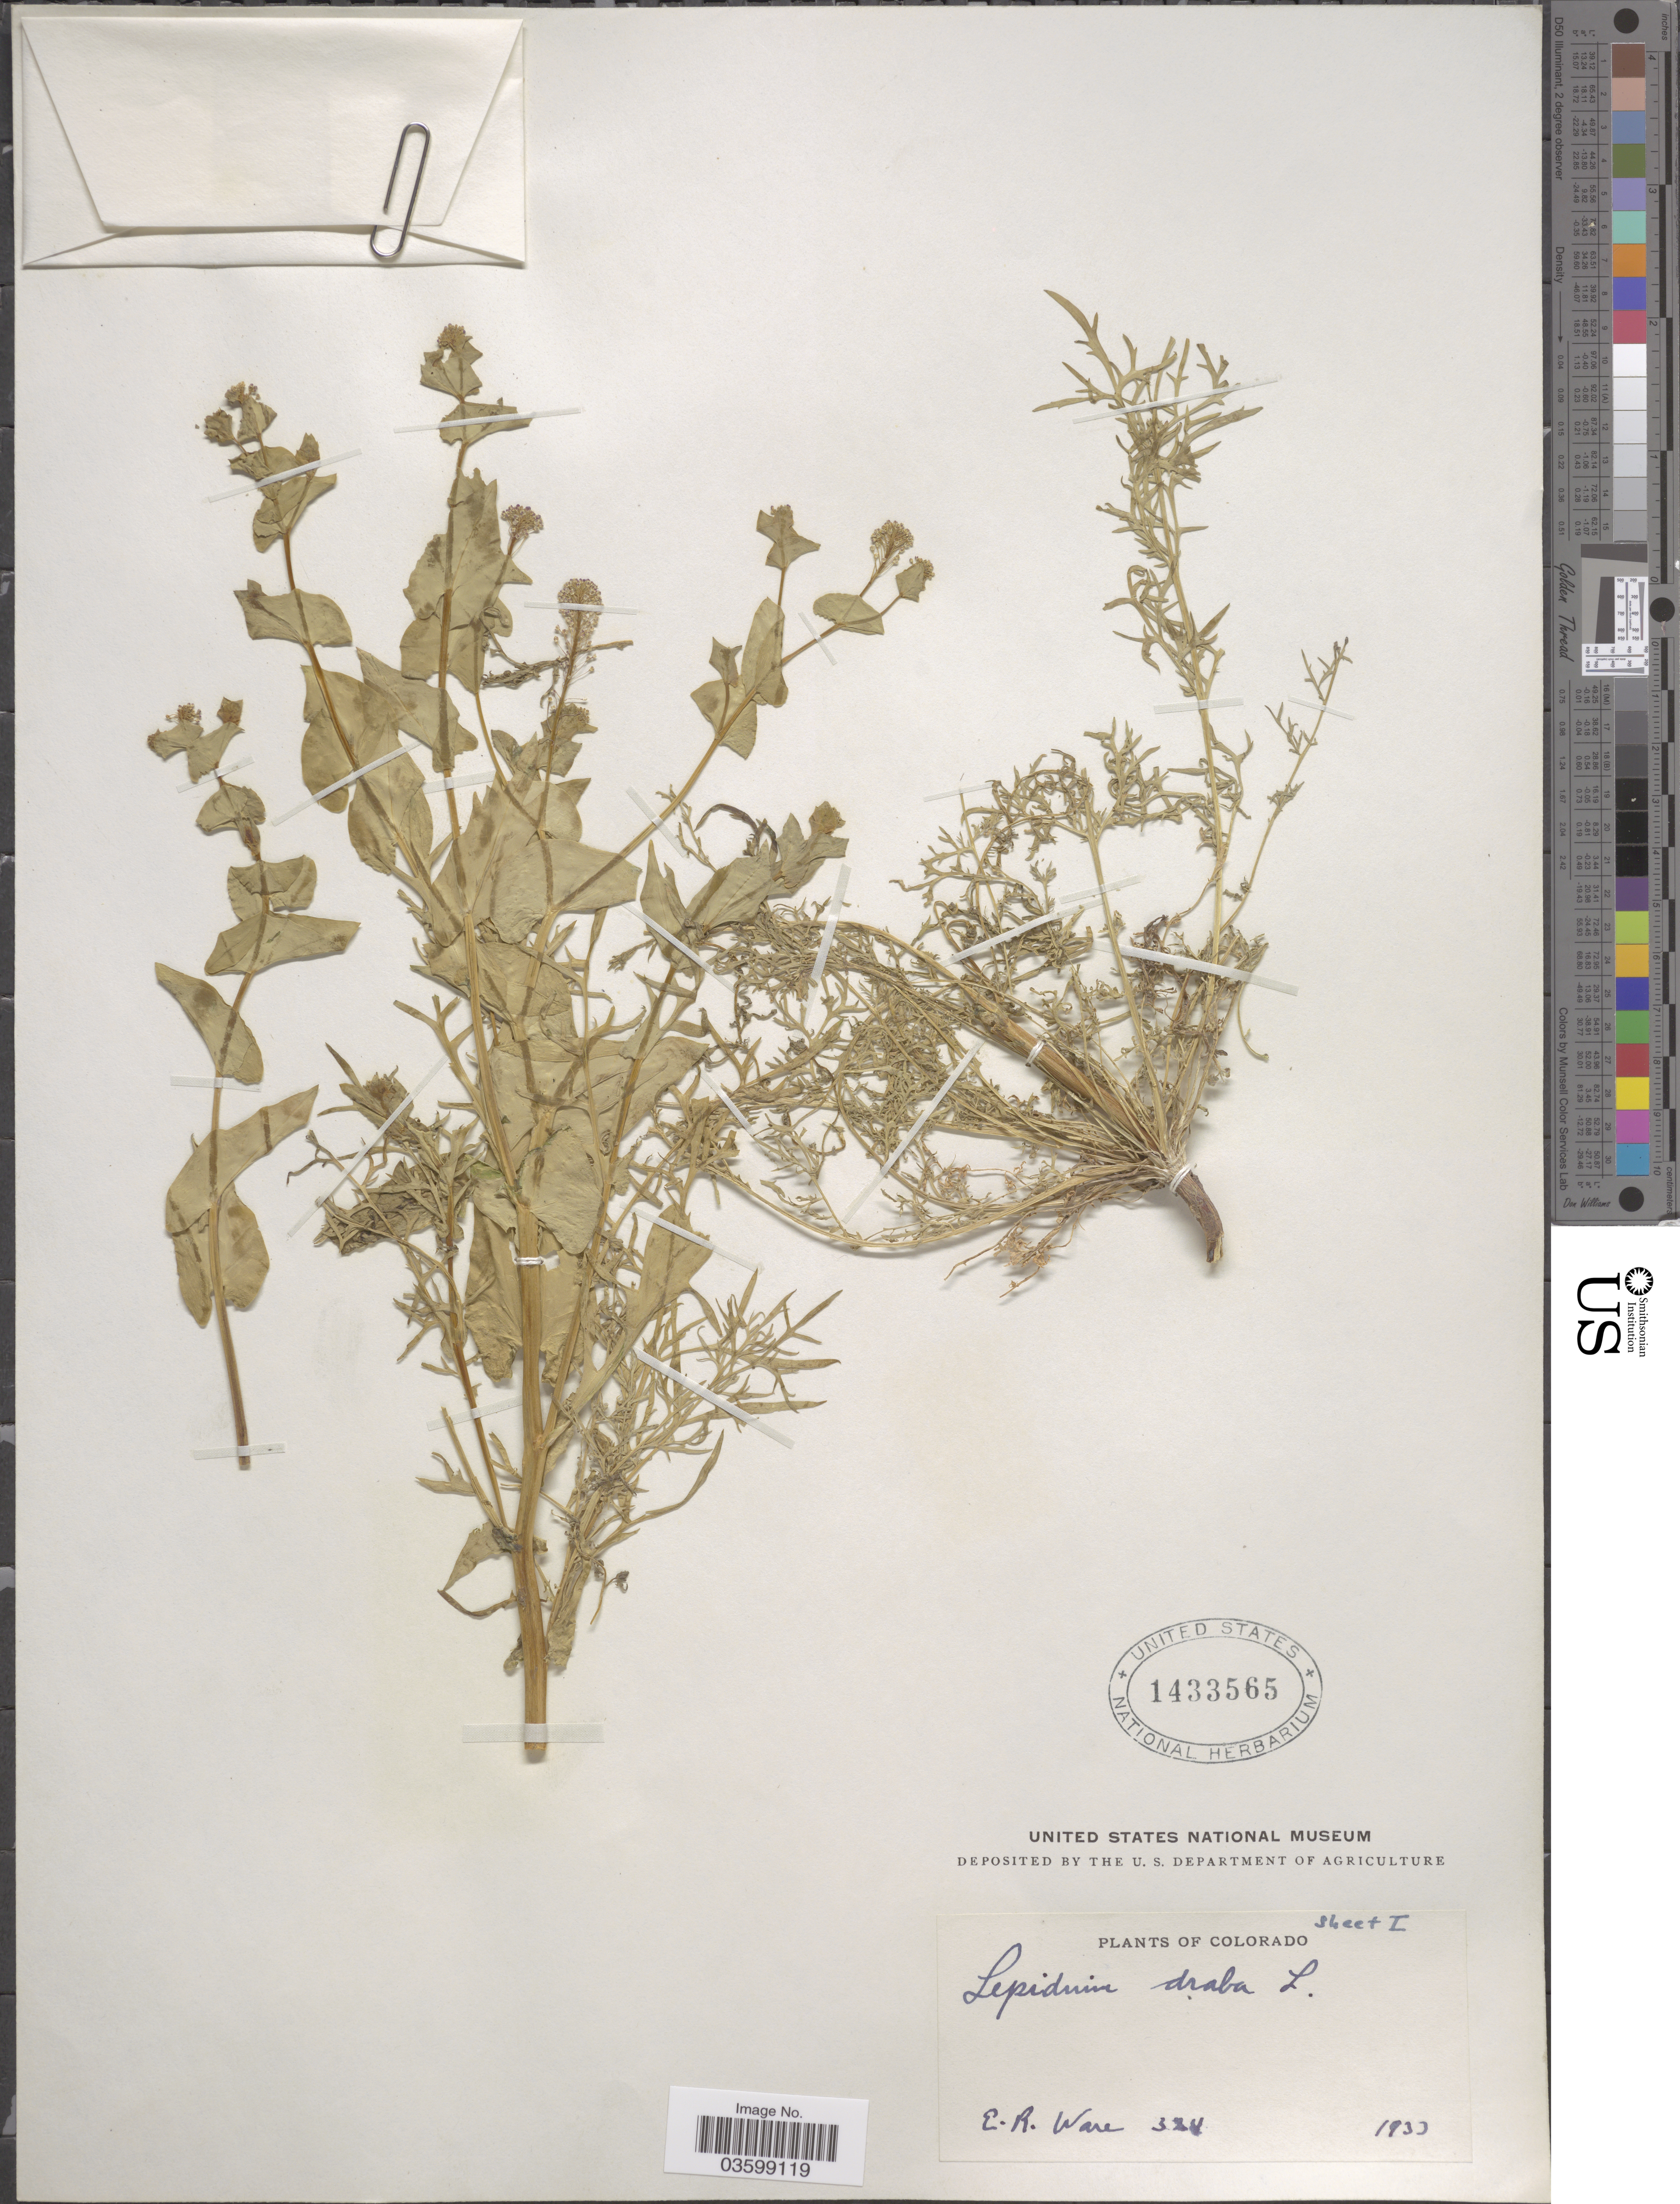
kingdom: Plantae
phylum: Tracheophyta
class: Magnoliopsida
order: Brassicales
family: Brassicaceae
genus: Lepidium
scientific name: Lepidium perfoliatum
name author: L.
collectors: E. Ware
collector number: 324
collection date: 1933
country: United States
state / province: Colorado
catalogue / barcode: US 1433565